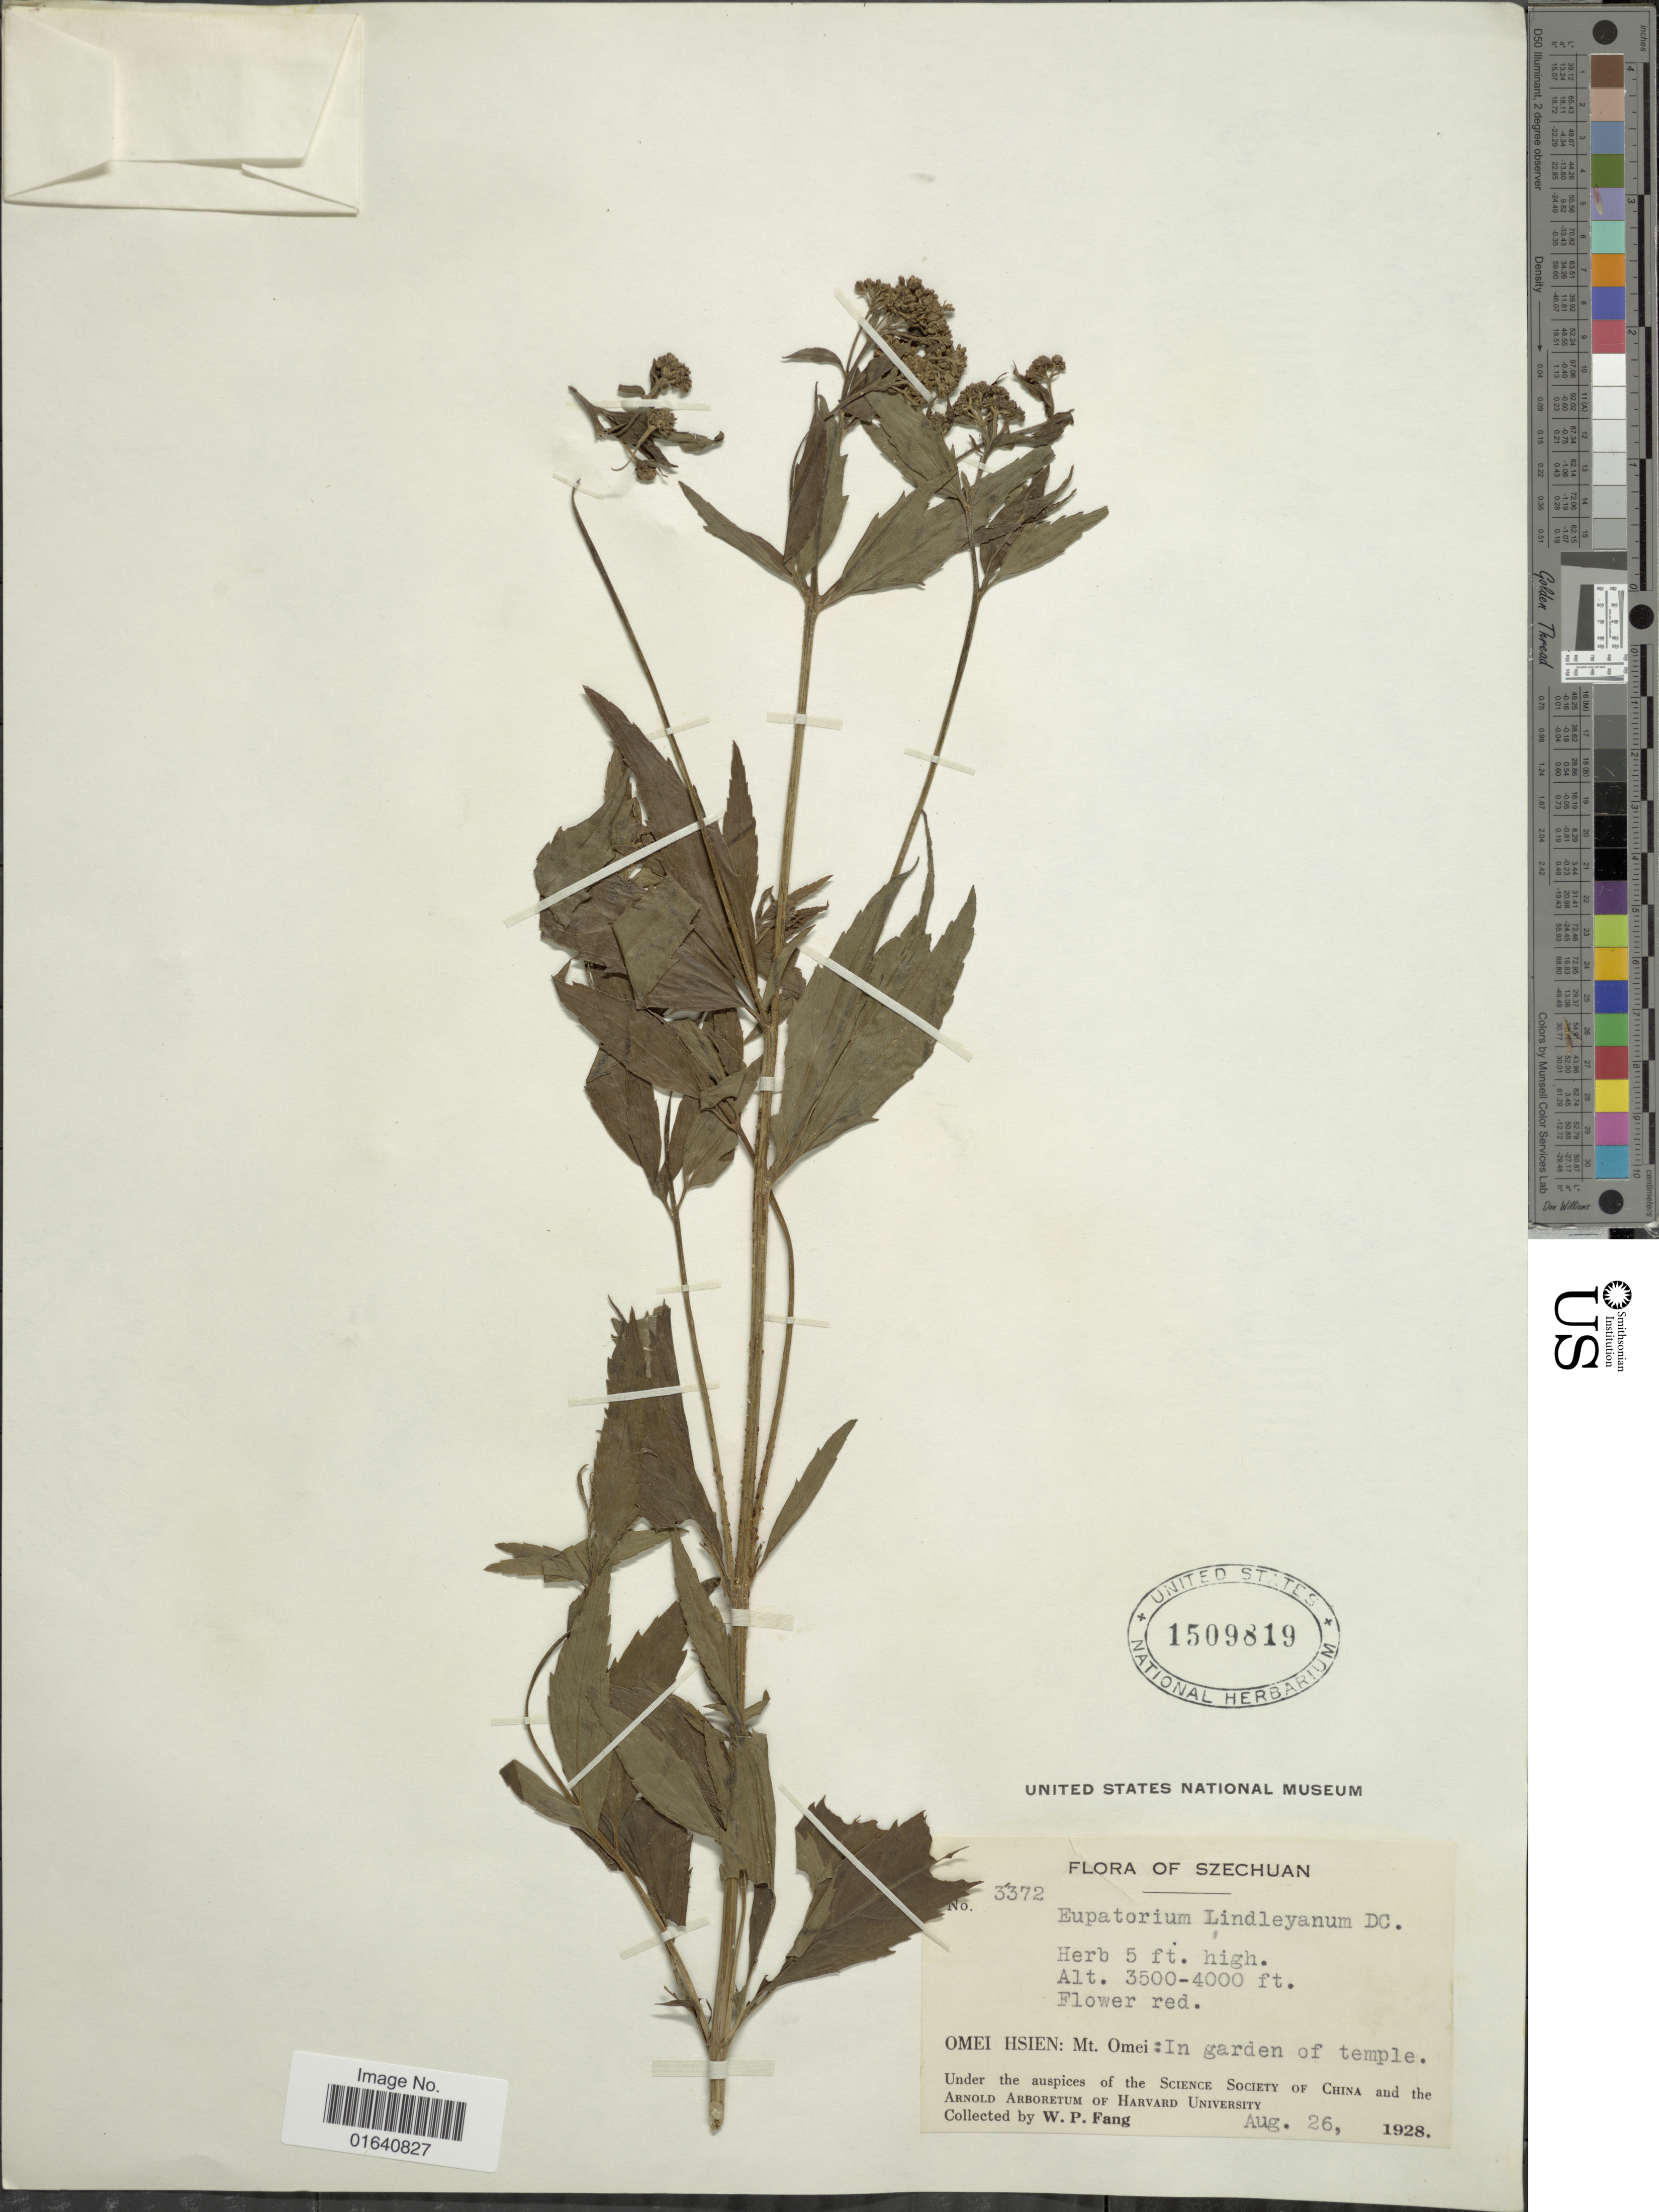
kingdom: Plantae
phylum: Tracheophyta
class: Magnoliopsida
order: Asterales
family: Asteraceae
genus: Eupatorium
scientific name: Eupatorium lindleyanum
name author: DC.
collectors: W. P. Fang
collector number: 3372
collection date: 1928-08-26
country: China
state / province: Sichuan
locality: Omei Hsien: Mt. Omei: In garden of temple, Szechuan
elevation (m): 1067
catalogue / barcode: US 1509819